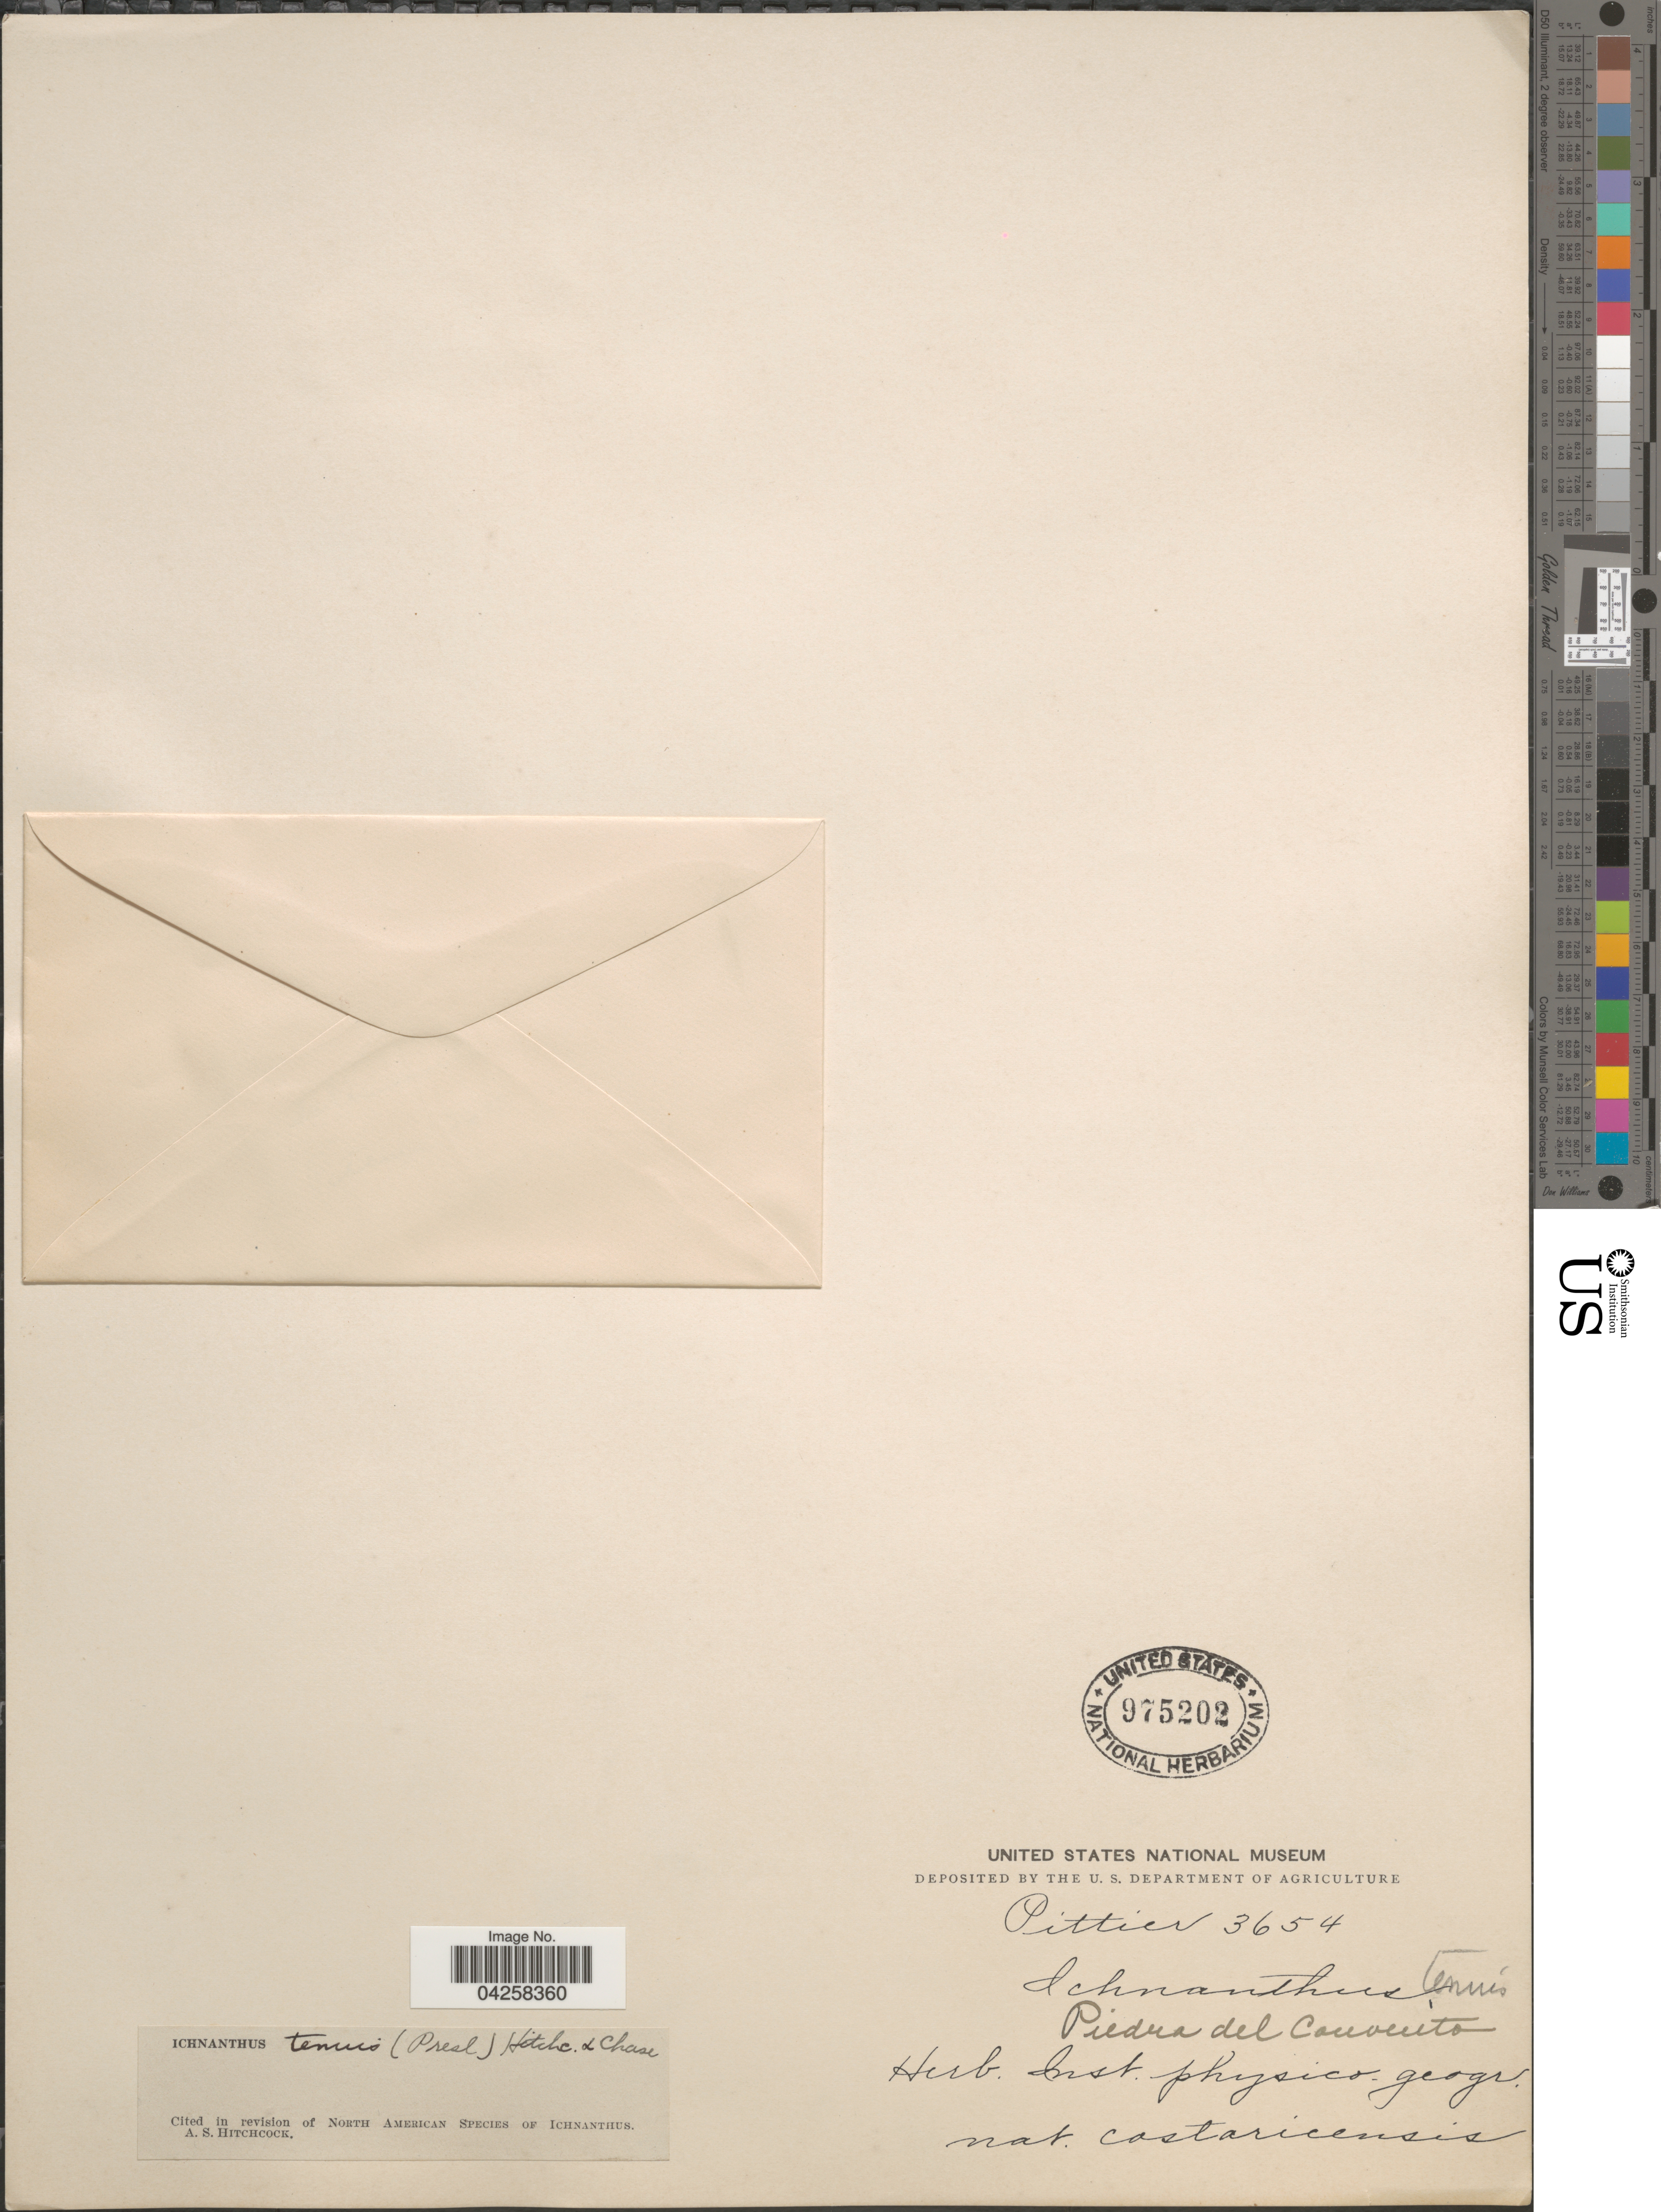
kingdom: Plantae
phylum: Tracheophyta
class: Liliopsida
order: Poales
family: Poaceae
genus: Ichnanthus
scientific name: Ichnanthus tenuis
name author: (J. Presl) Hitchc. & Chase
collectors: Pittier, --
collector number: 3654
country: Costa Rica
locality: Piedra del Convento.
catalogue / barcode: US 975202